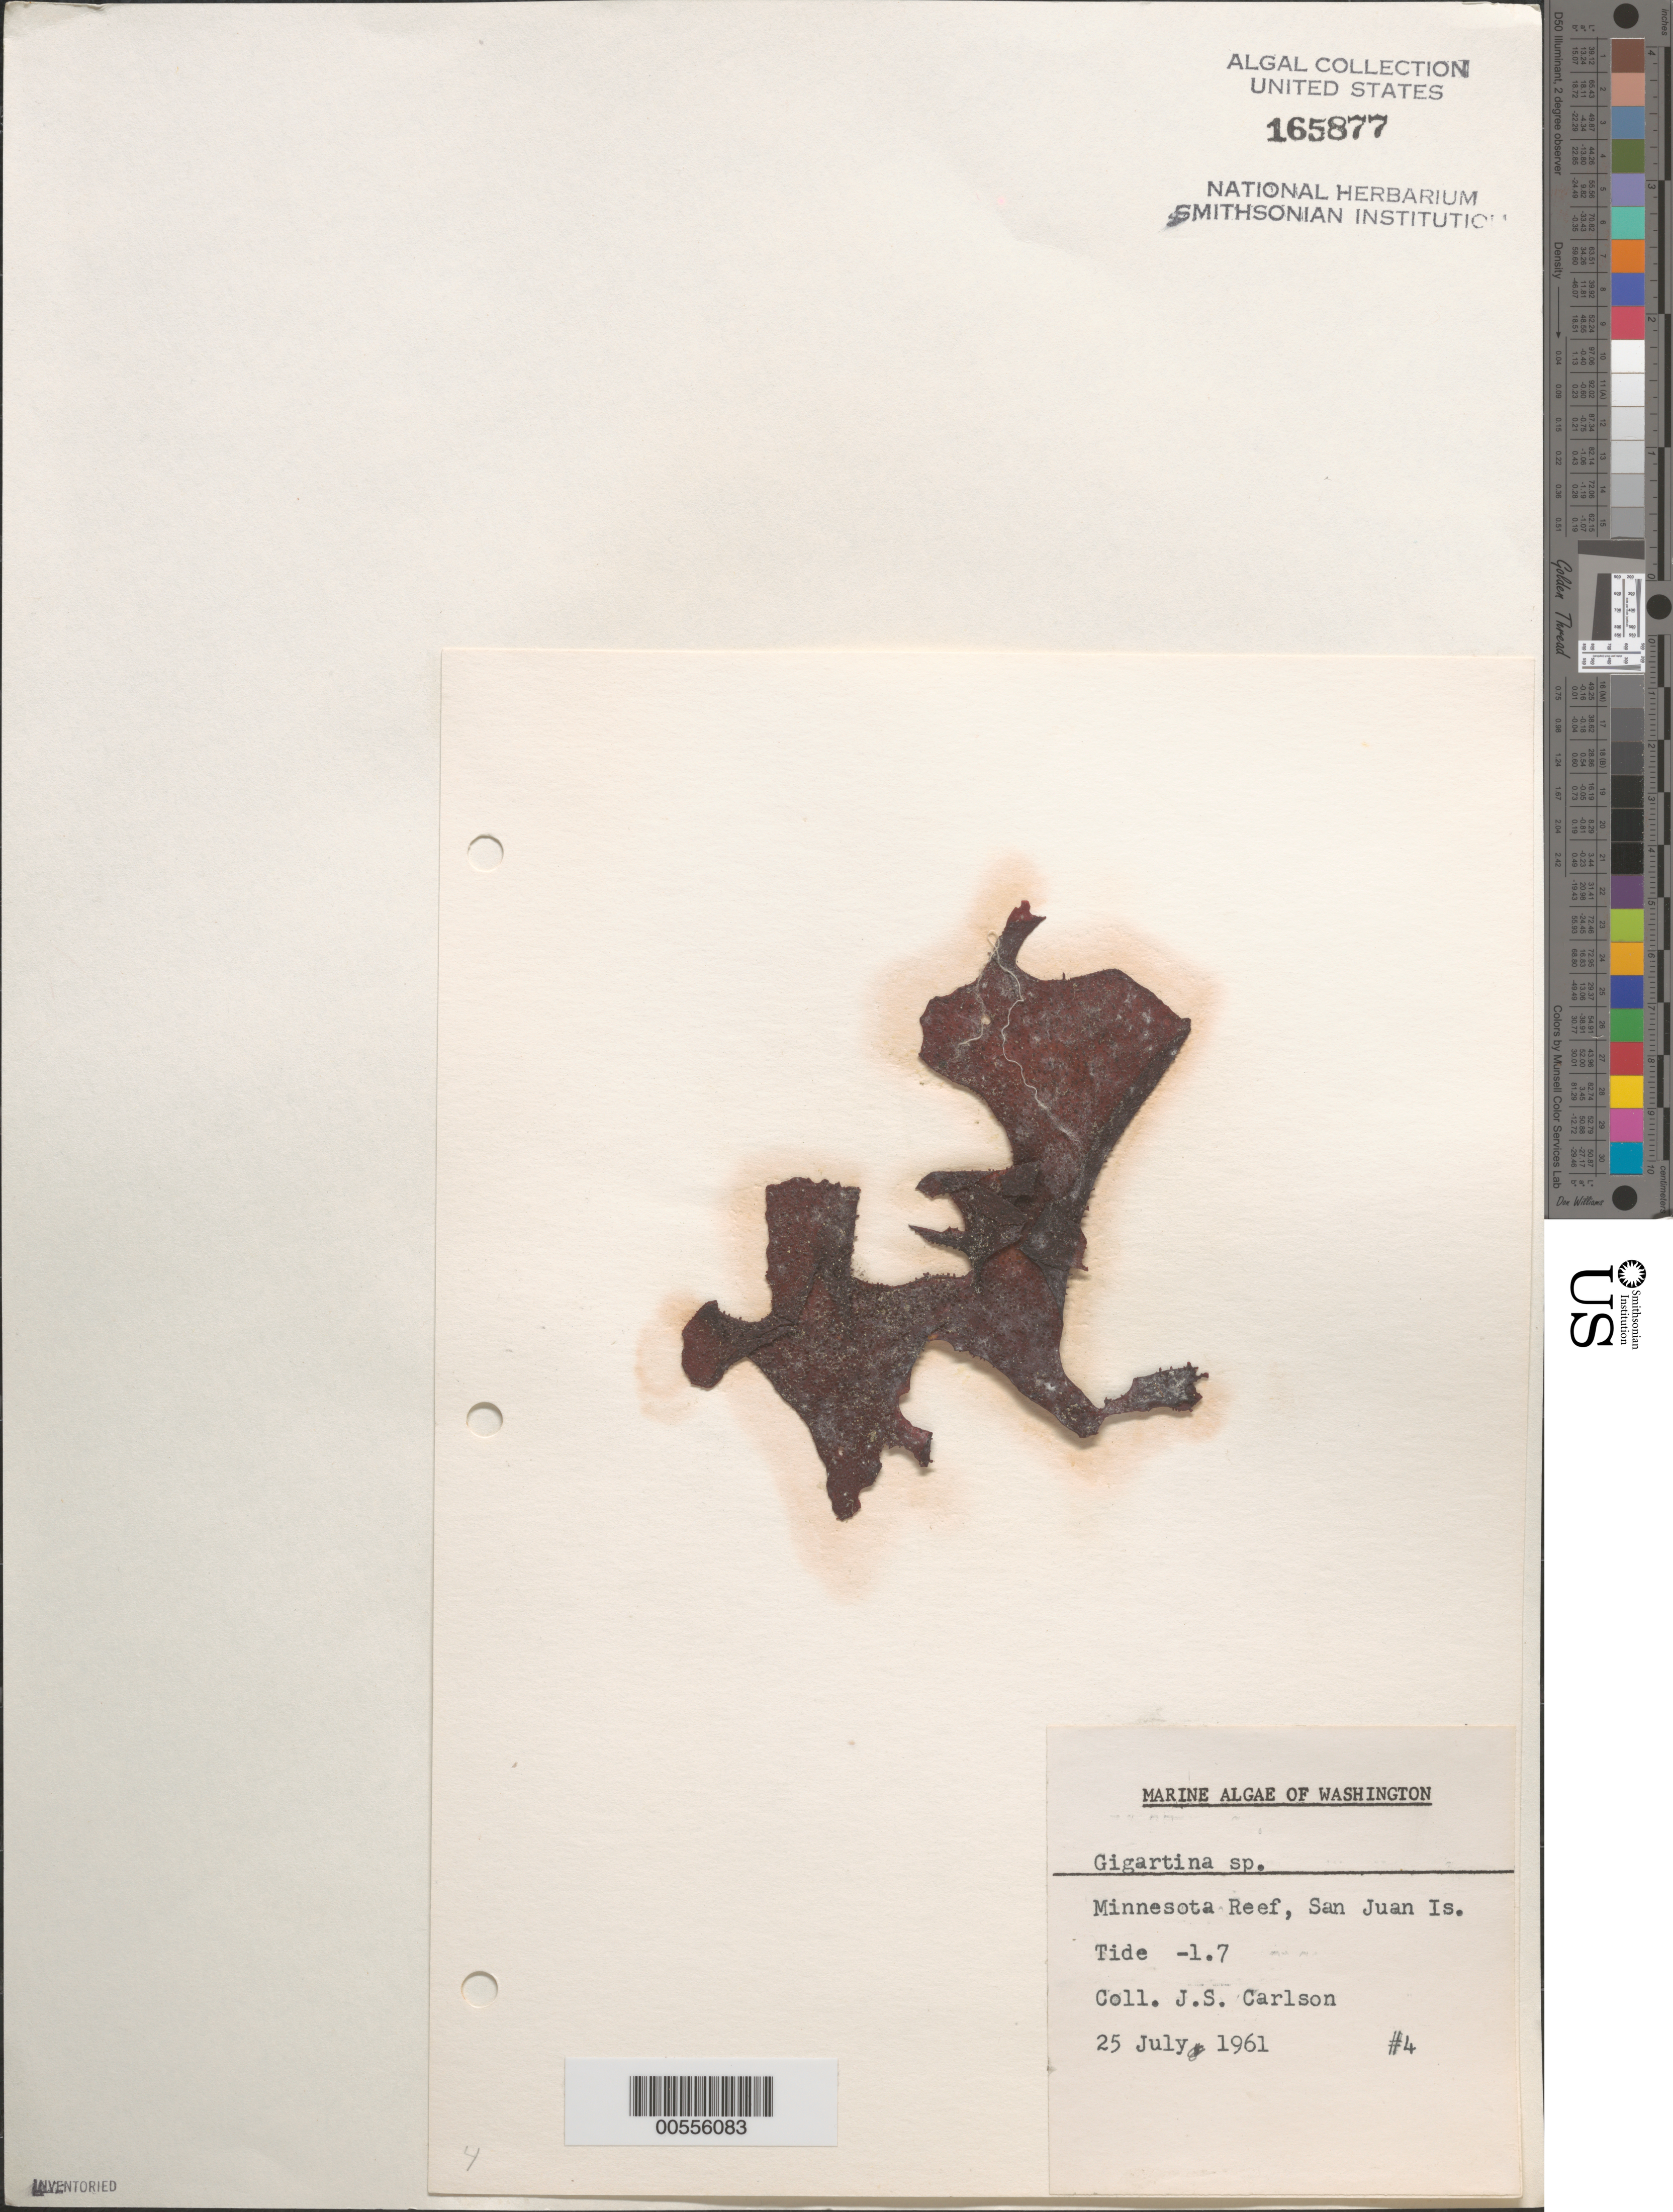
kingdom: Plantae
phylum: Rhodophyta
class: Florideophyceae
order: Gigartinales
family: Gigartinaceae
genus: Gigartina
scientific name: Gigartina sp.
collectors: M. Tilney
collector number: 4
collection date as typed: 25 Jul 1961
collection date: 1961-07-25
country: United States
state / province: Washington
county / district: San Juan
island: San Juan Island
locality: Minnesota Reef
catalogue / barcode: US 165877